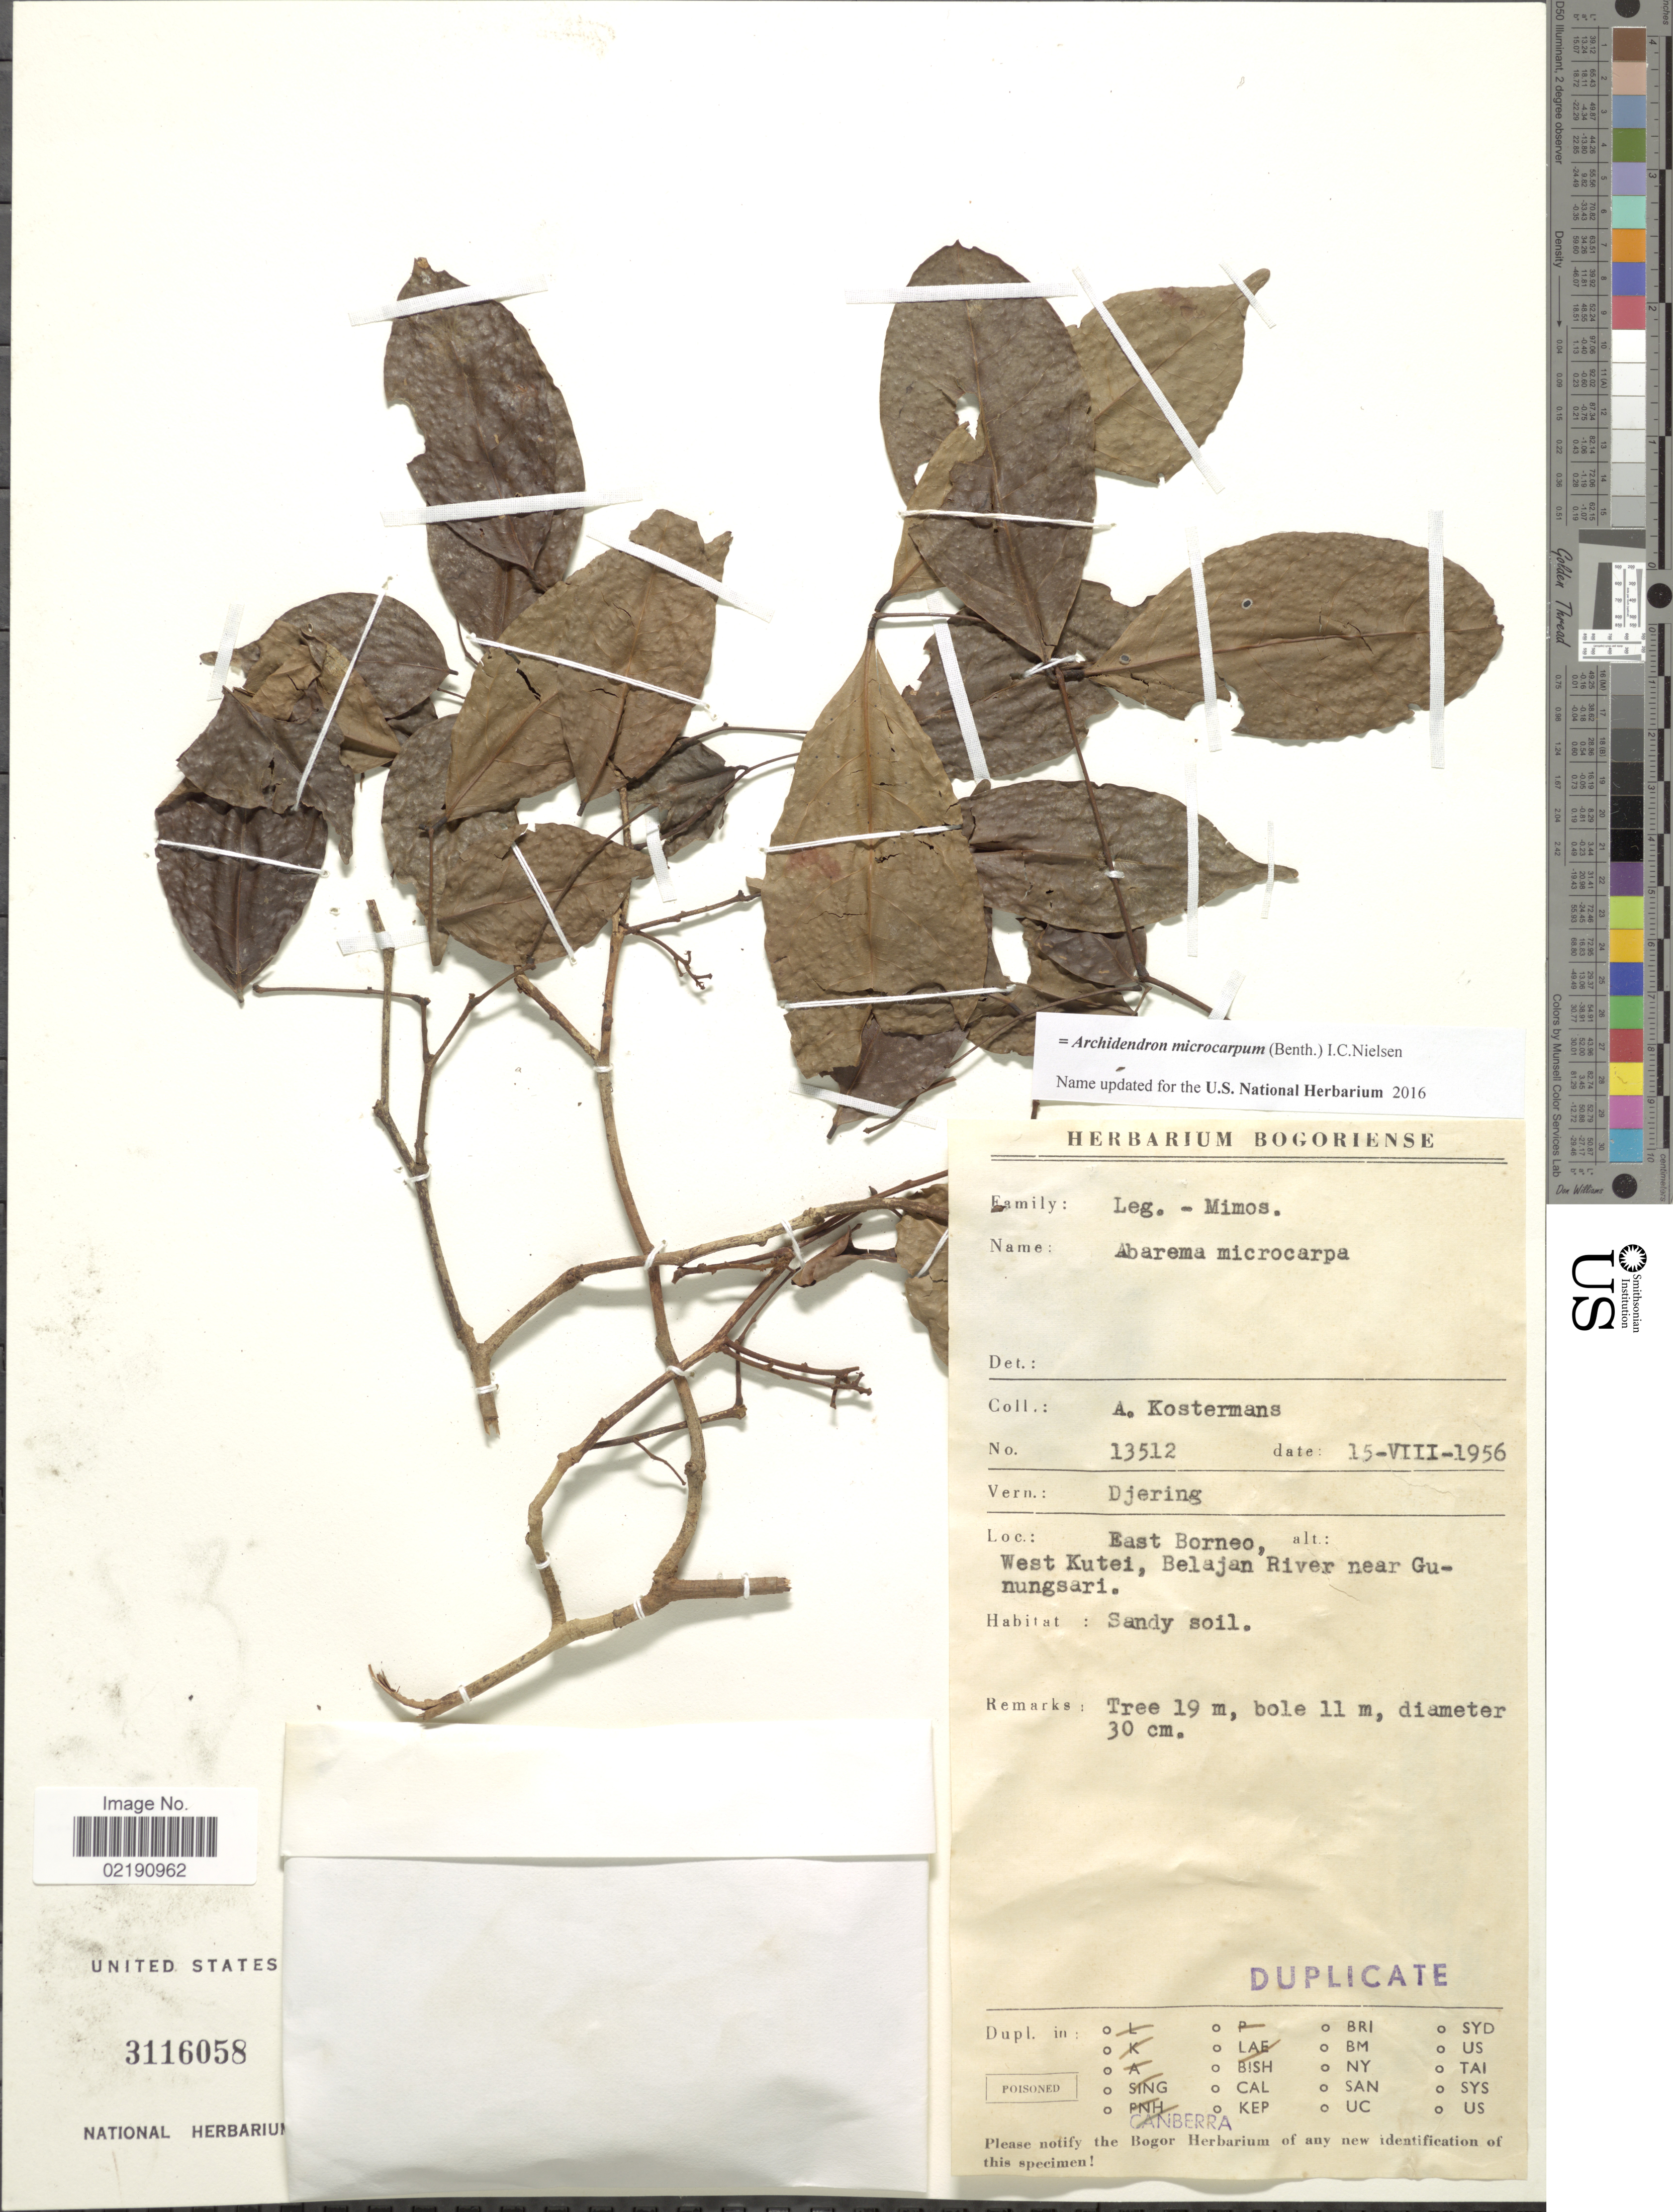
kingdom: Plantae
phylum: Tracheophyta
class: Magnoliopsida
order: Fabales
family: Fabaceae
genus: Archidendron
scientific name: Archidendron microcarpum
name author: (Benth.) I.C. Nielsen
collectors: A. J. G. Kostermans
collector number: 13512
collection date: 1956-08-15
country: Indonesia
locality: East Borneo, West Kutei, Belajan River near Gunungsari, sandy soil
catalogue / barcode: US 3116058